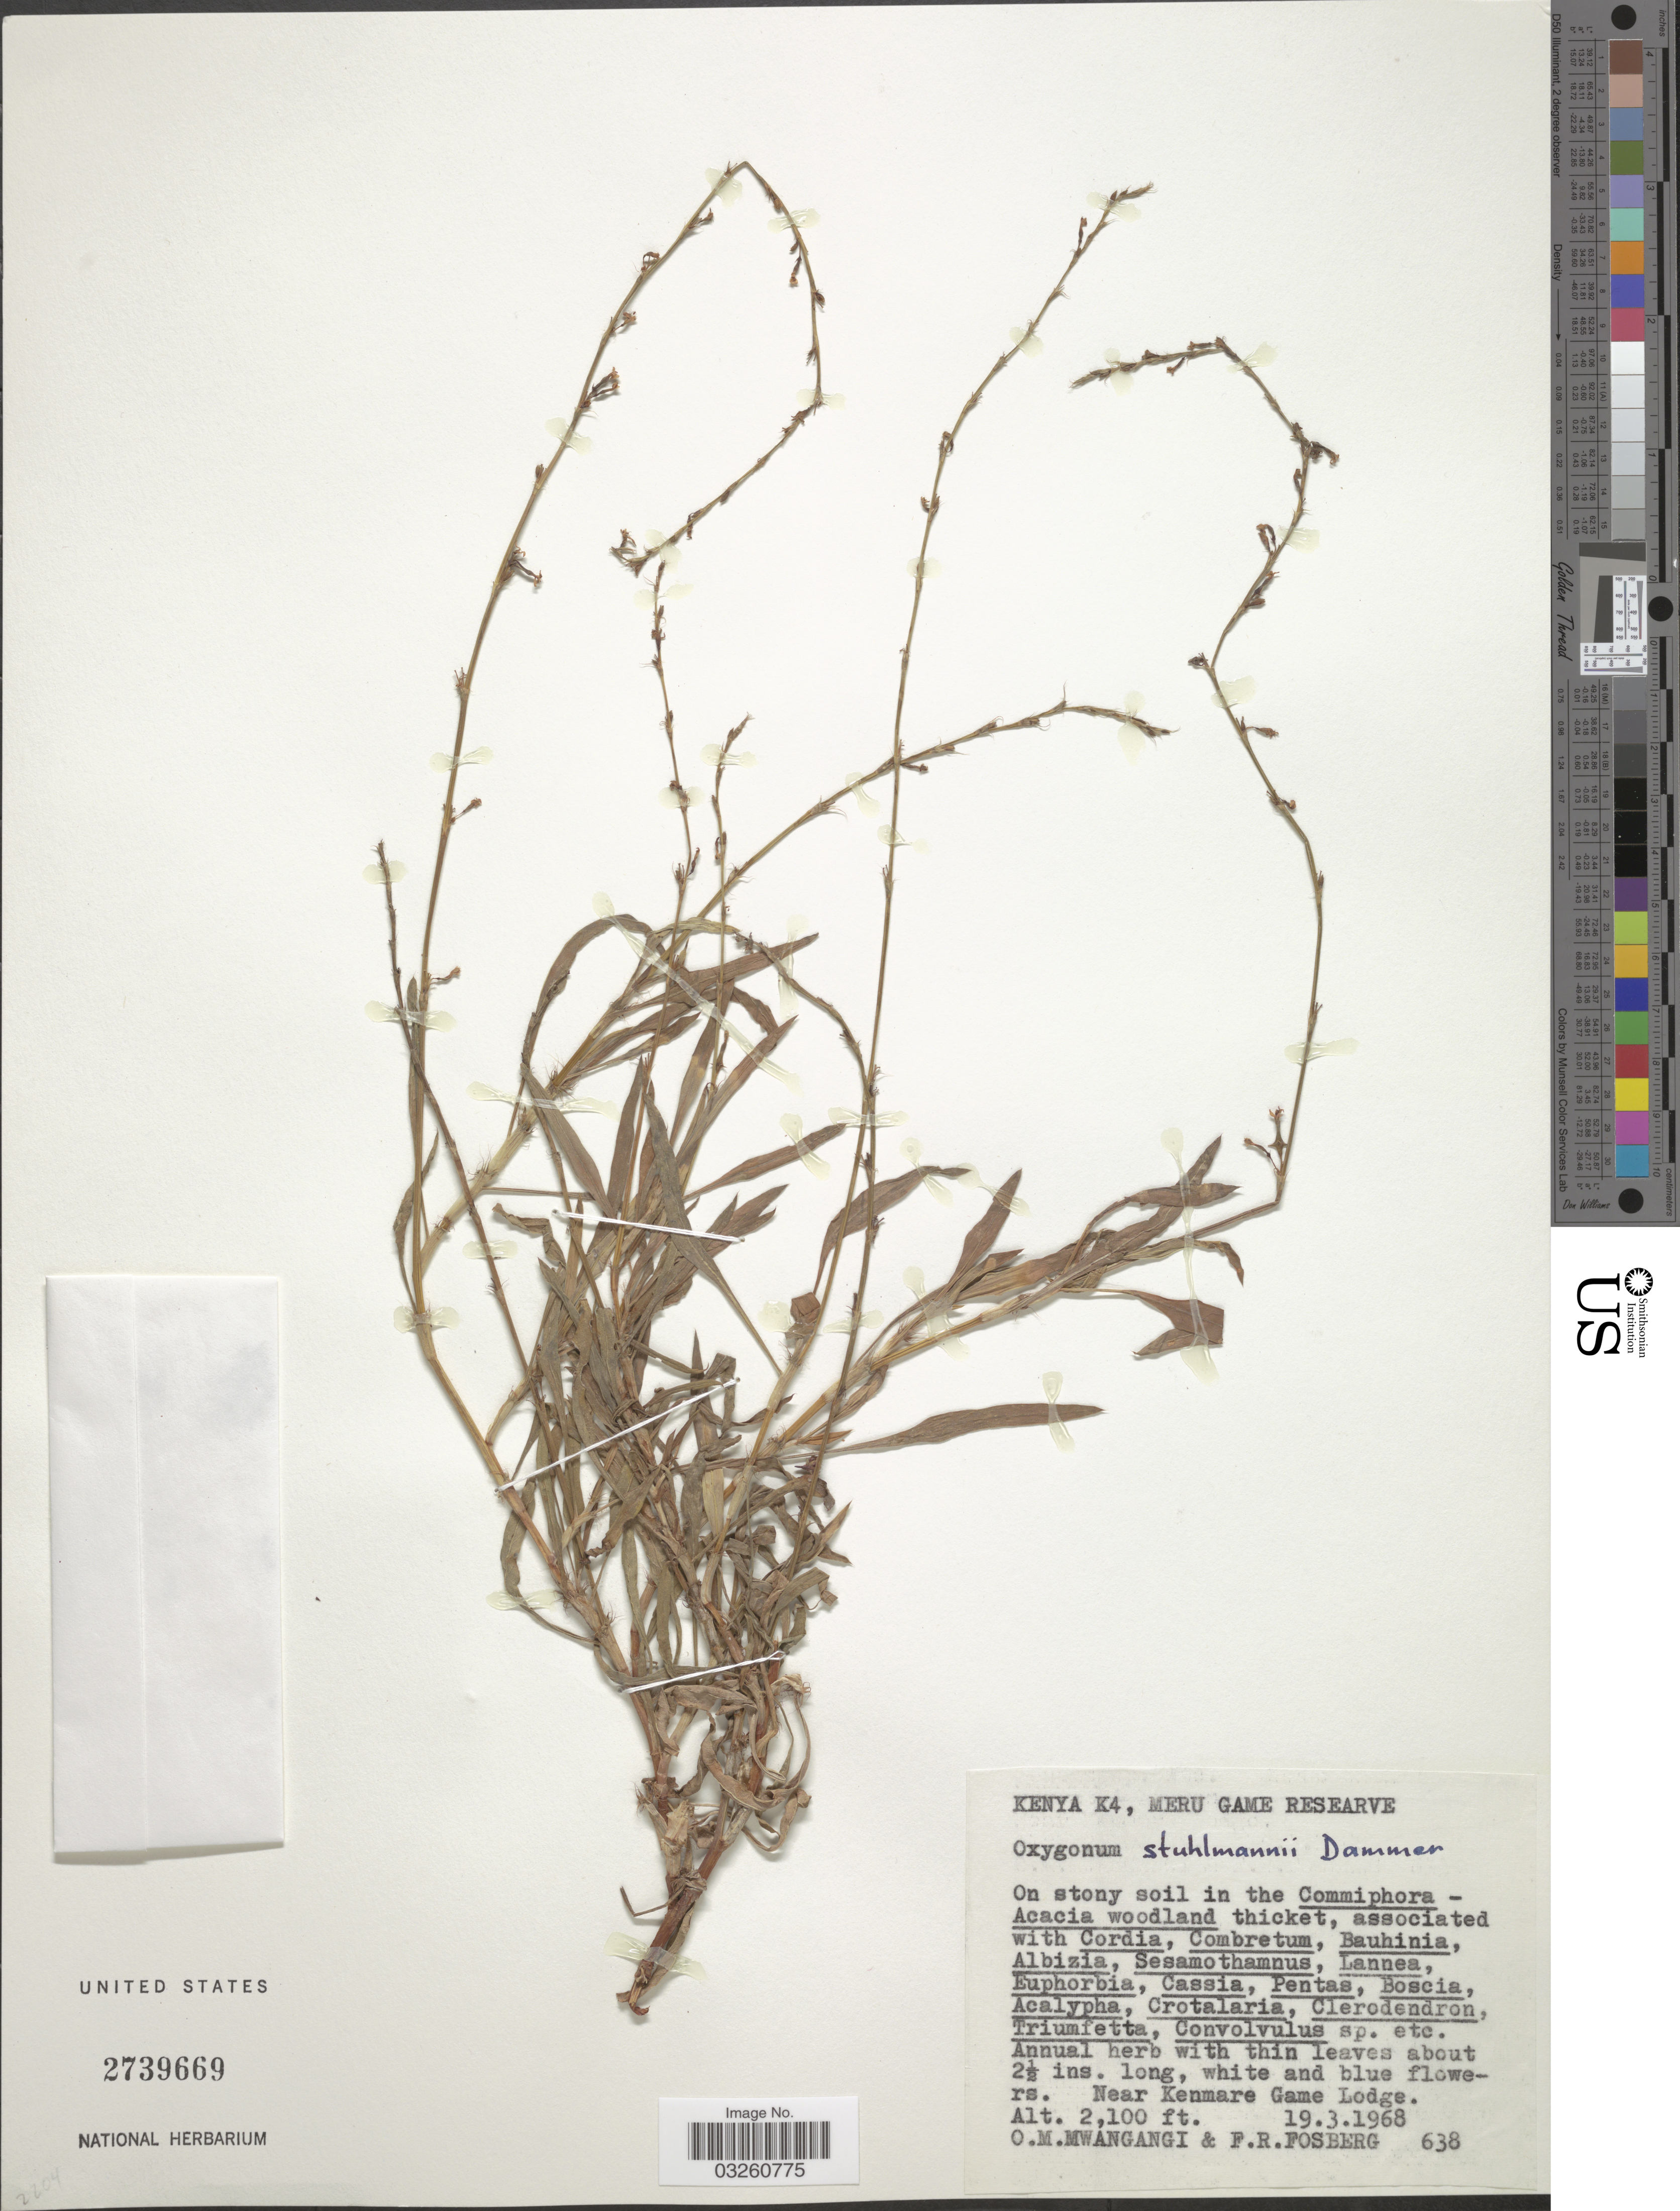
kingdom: Plantae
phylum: Tracheophyta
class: Magnoliopsida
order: Caryophyllales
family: Polygonaceae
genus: Oxygonum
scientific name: Oxygonum stuhlmannii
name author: Dammer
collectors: O. M. Mwangangi & F. R. Fosberg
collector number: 638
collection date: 1968-03-19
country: Kenya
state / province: Meru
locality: K4, Meru Game Reserve. Near Kenmare Game Lodge.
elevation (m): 640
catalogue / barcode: US 2739669